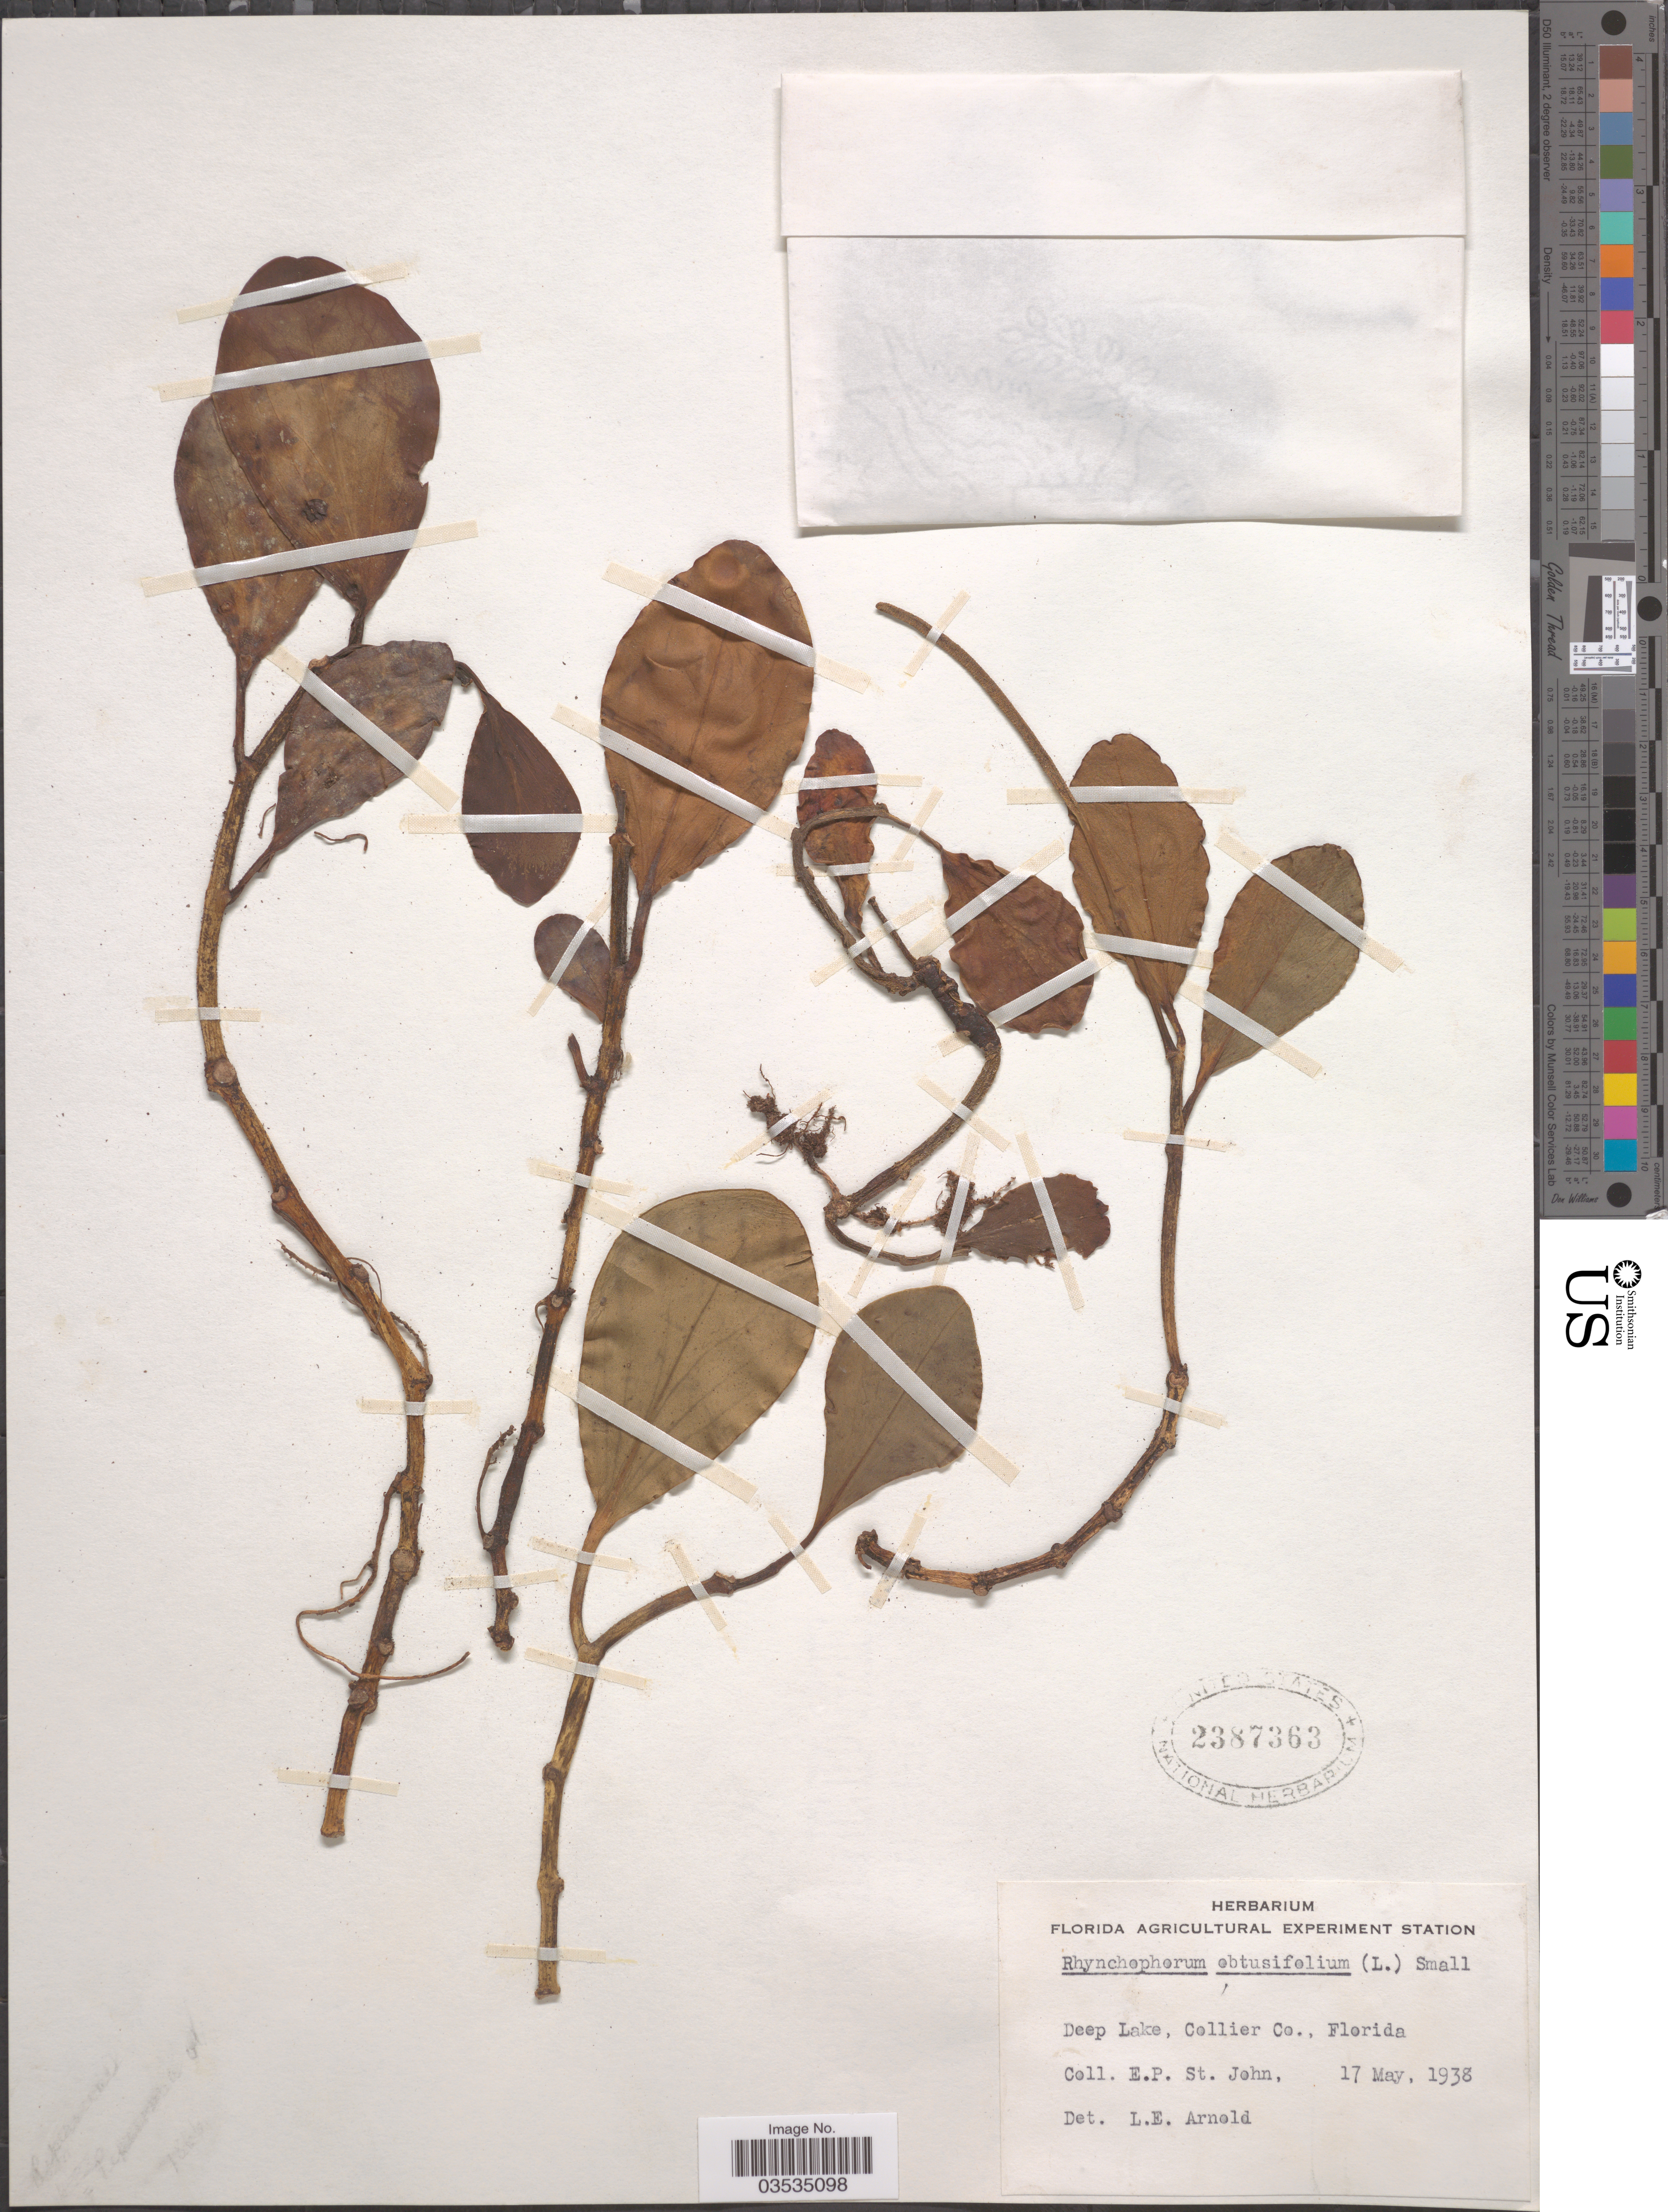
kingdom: Plantae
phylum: Tracheophyta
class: Magnoliopsida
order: Piperales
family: Piperaceae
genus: Peperomia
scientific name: Peperomia obtusifolia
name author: (L.) A. Dietr.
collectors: E. St. John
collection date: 1938-05-17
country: United States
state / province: Florida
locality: Deep Lake, Collier Co.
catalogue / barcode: US 2387363